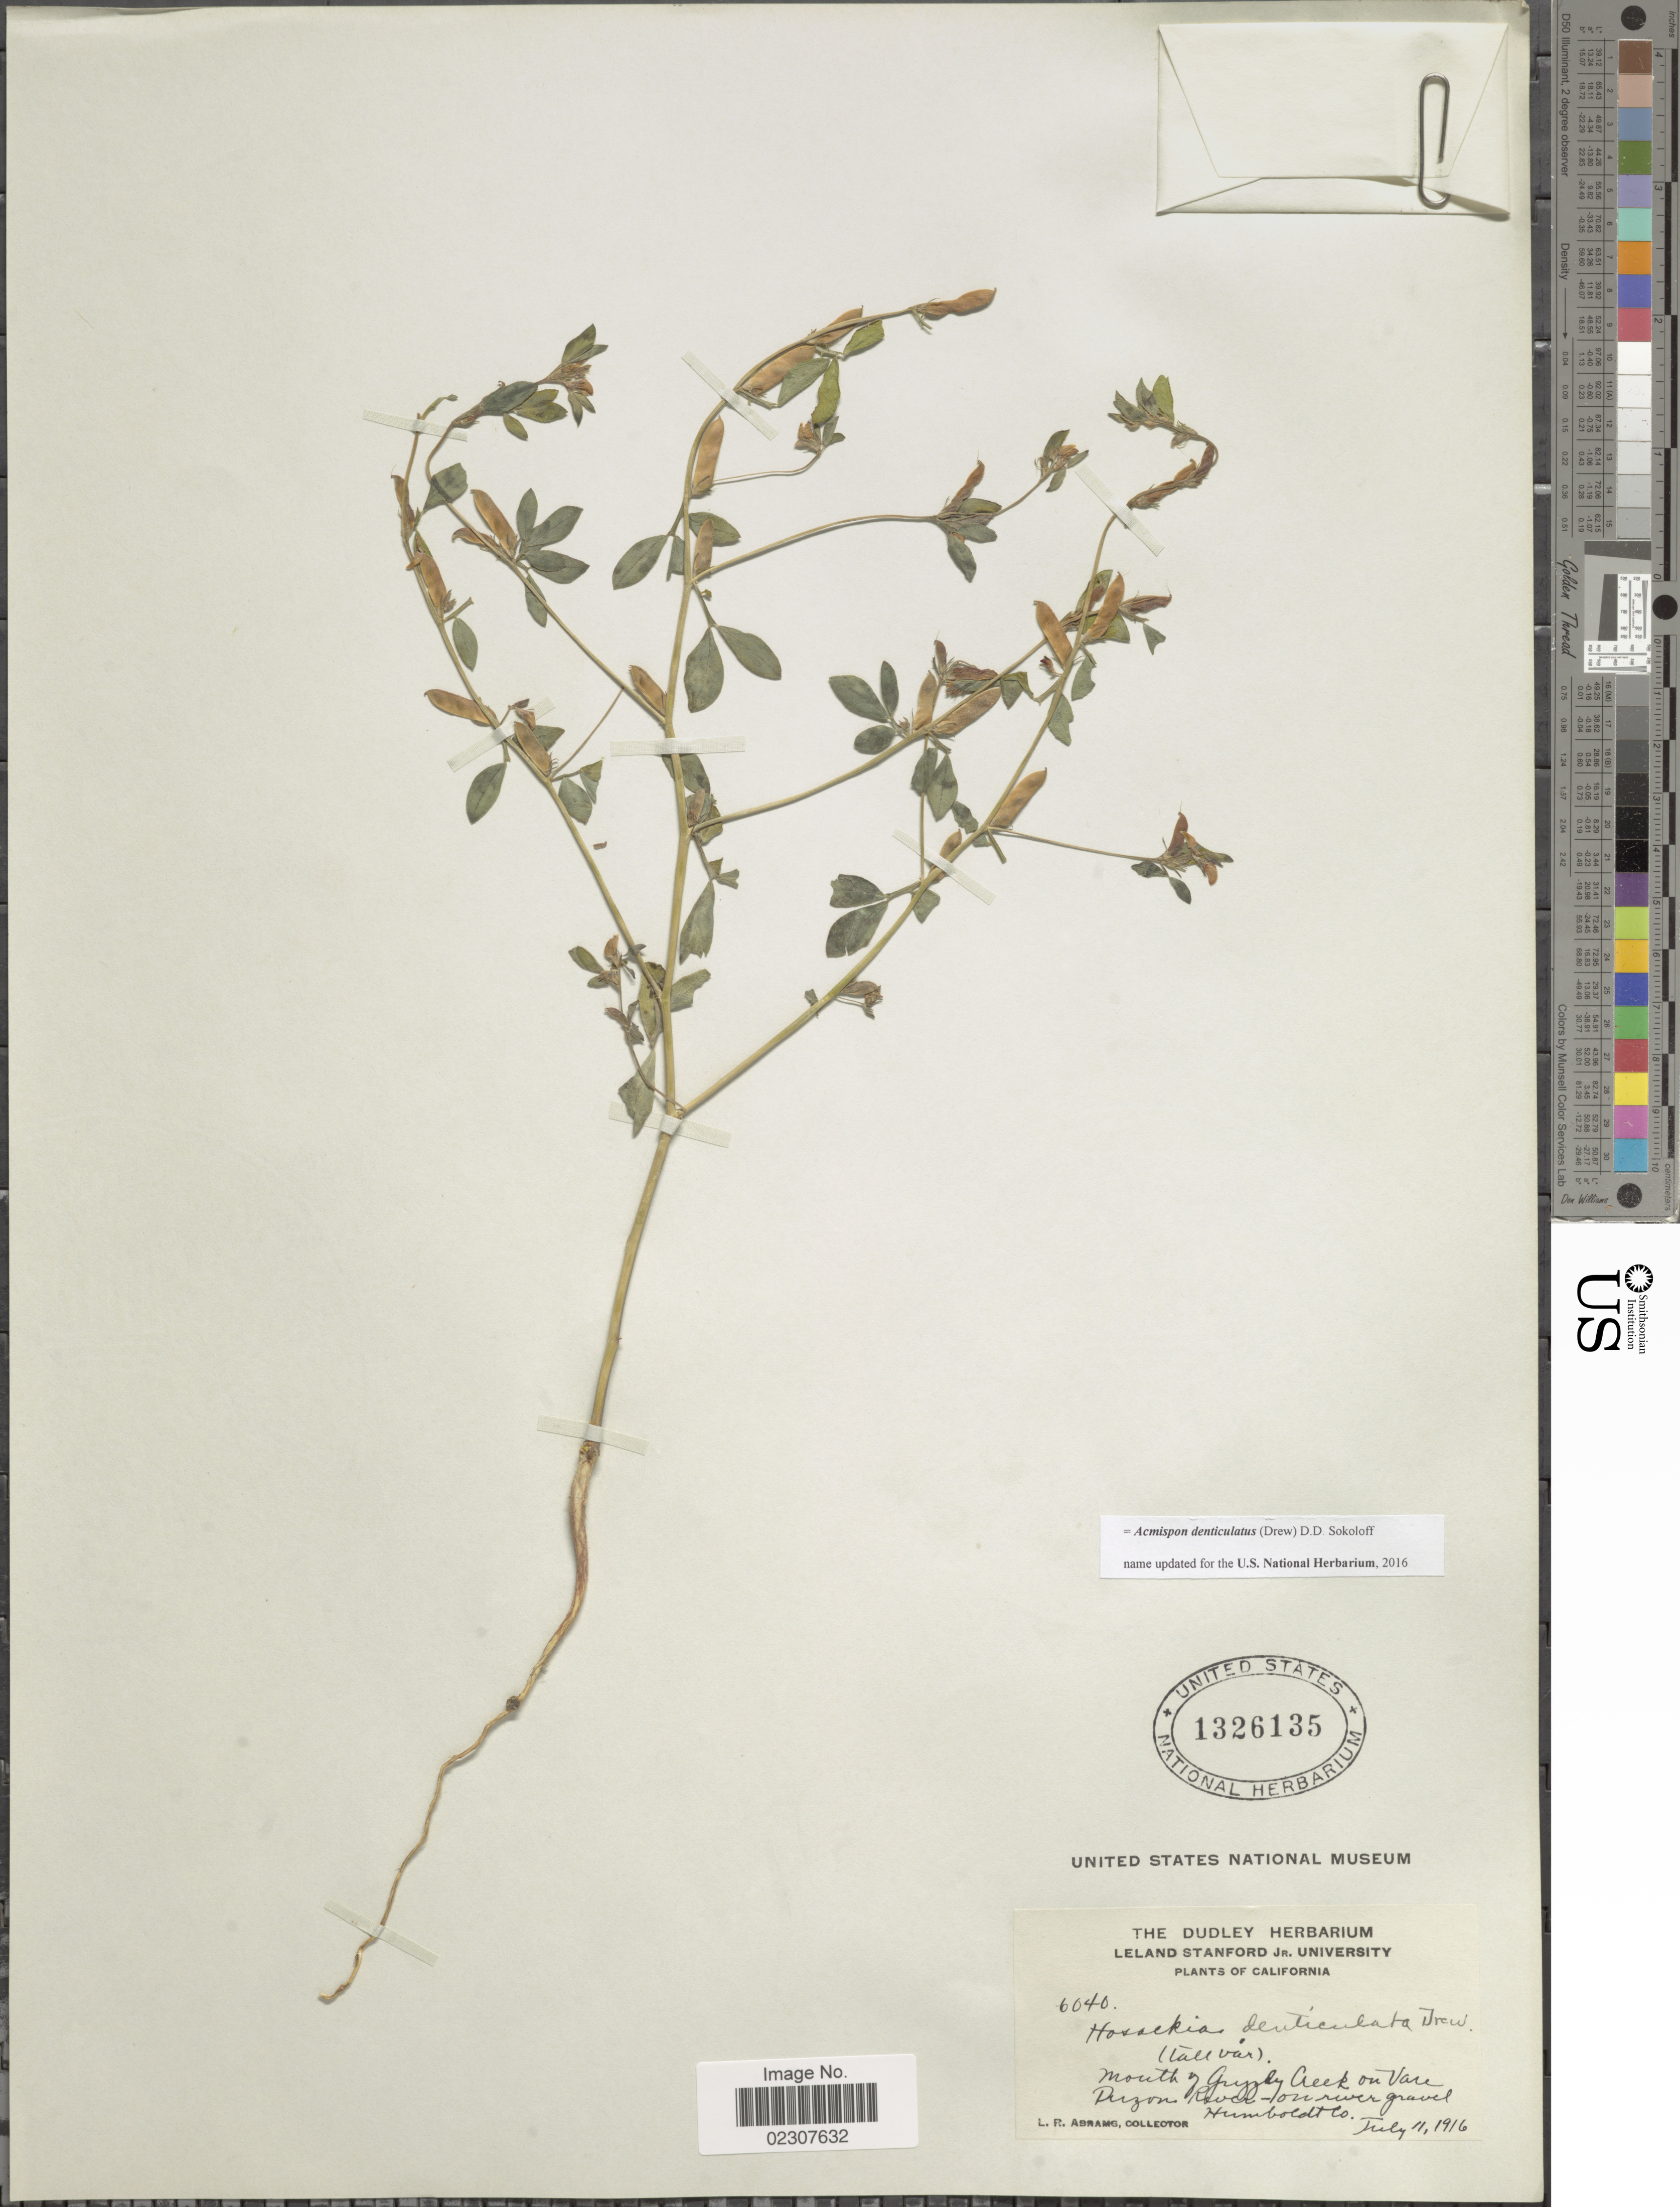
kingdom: Plantae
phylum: Tracheophyta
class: Magnoliopsida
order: Fabales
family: Fabaceae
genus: Acmispon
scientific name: Acmispon denticulatus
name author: (Drew) D.D. Sokoloff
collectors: L. Abrams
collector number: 6040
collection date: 1916-07-11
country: United States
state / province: California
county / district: Humboldt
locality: Mouth of Grizzly Creek on Vare Duzon River-on river gravel Humboldt Co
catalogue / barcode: US 1326135